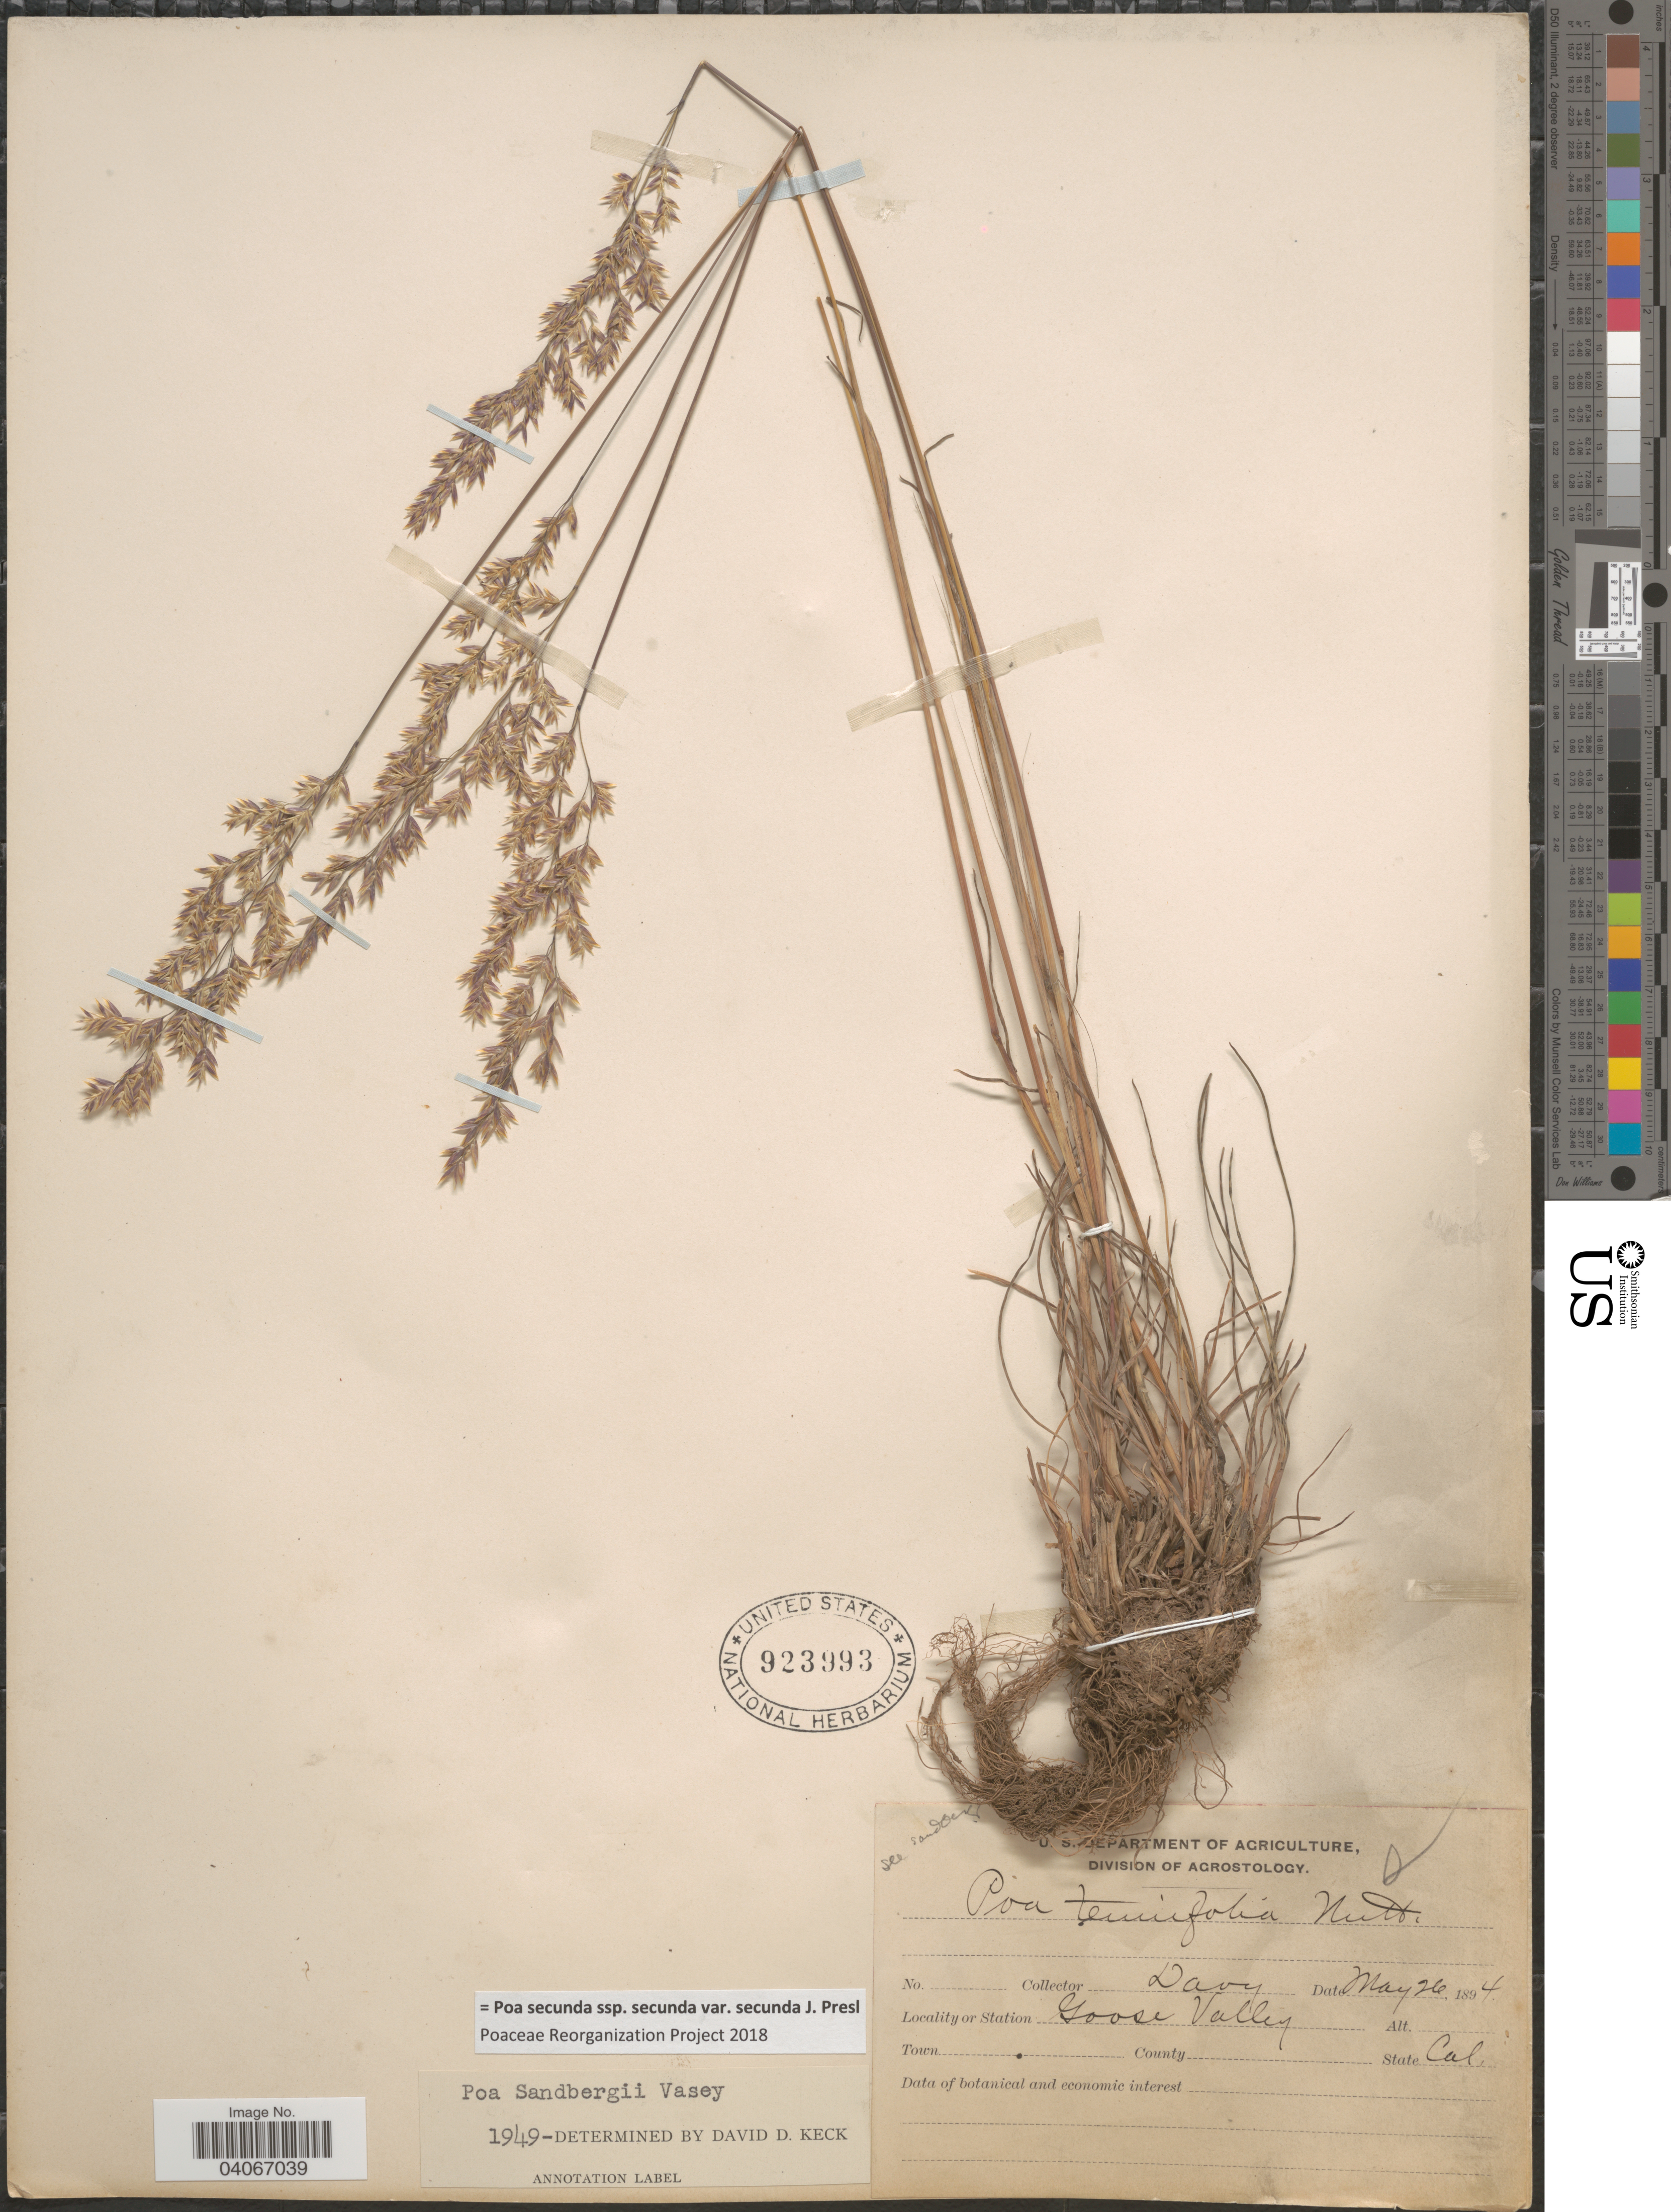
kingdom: Plantae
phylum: Tracheophyta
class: Liliopsida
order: Poales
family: Poaceae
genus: Poa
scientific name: Poa secunda subsp. secunda var. secunda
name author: J. Presl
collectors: Davy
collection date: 1894-05-26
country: United States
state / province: California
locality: Goose Valley.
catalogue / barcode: US 923993